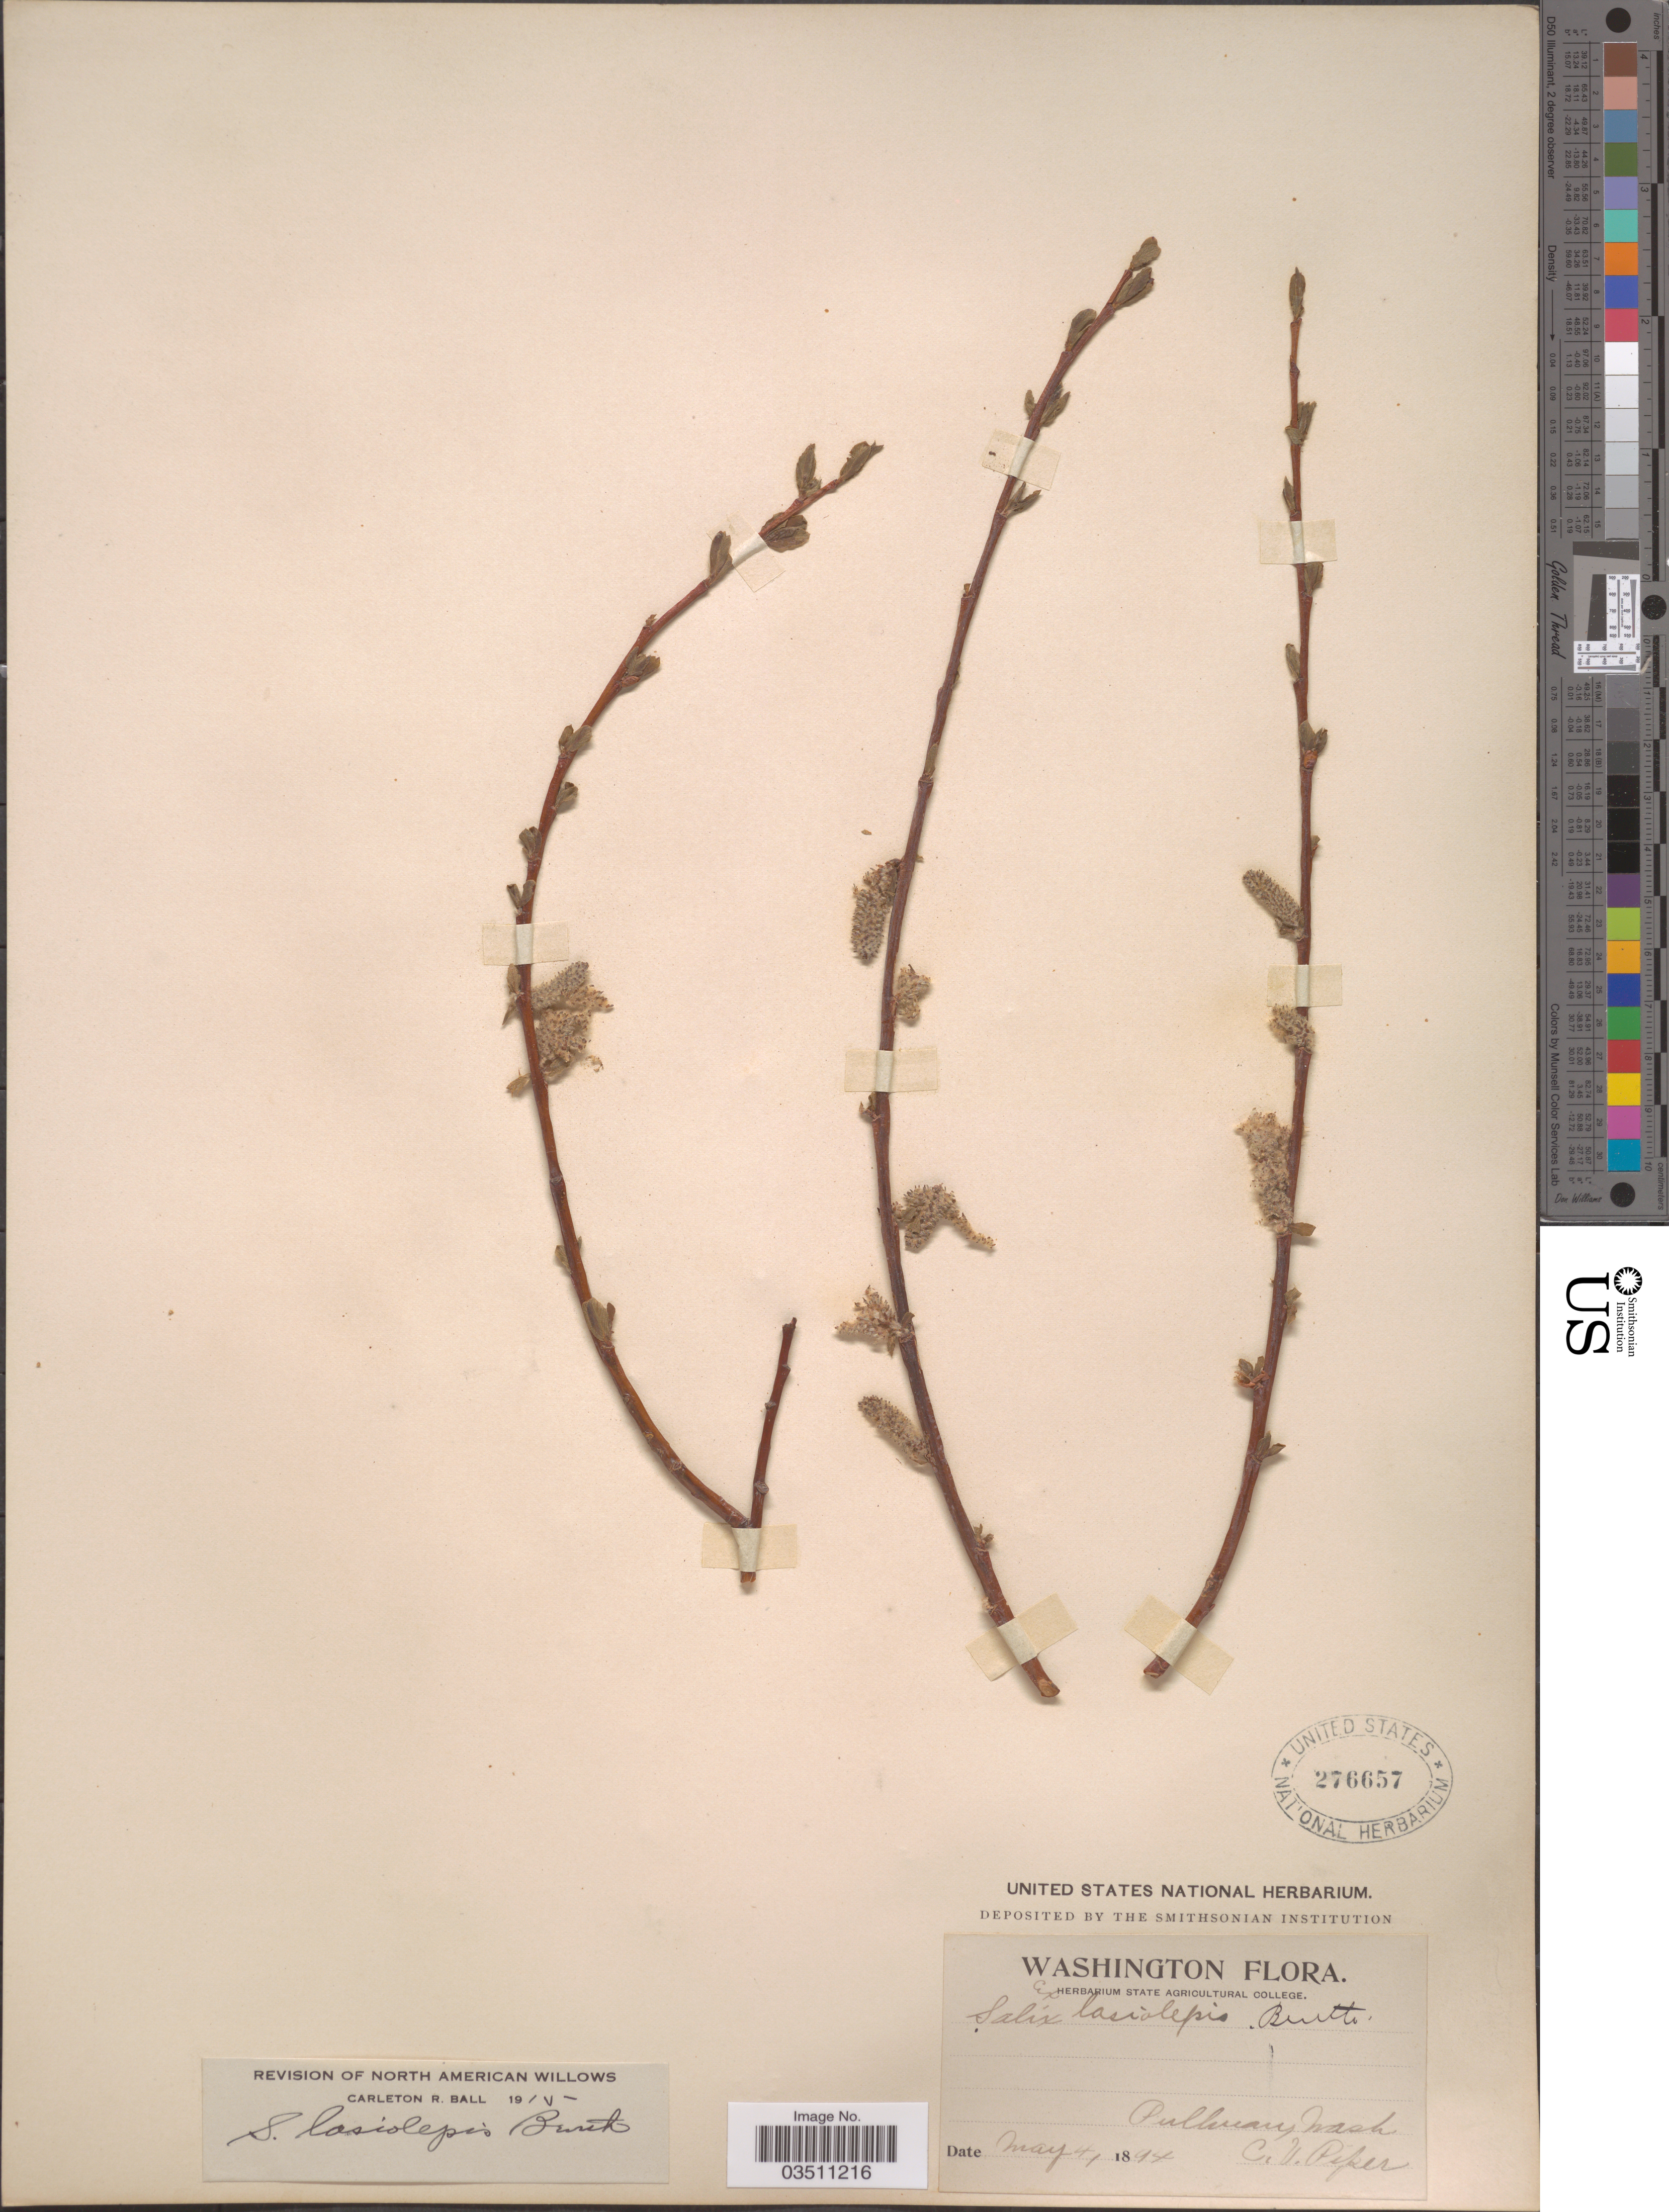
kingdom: Plantae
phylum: Tracheophyta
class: Magnoliopsida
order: Malpighiales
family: Salicaceae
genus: Salix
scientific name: Salix lasiolepis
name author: Benth.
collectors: C. V. Piper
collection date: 1894-05-04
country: United States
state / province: Washington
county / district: Whitman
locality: Pullman.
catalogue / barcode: US 276657